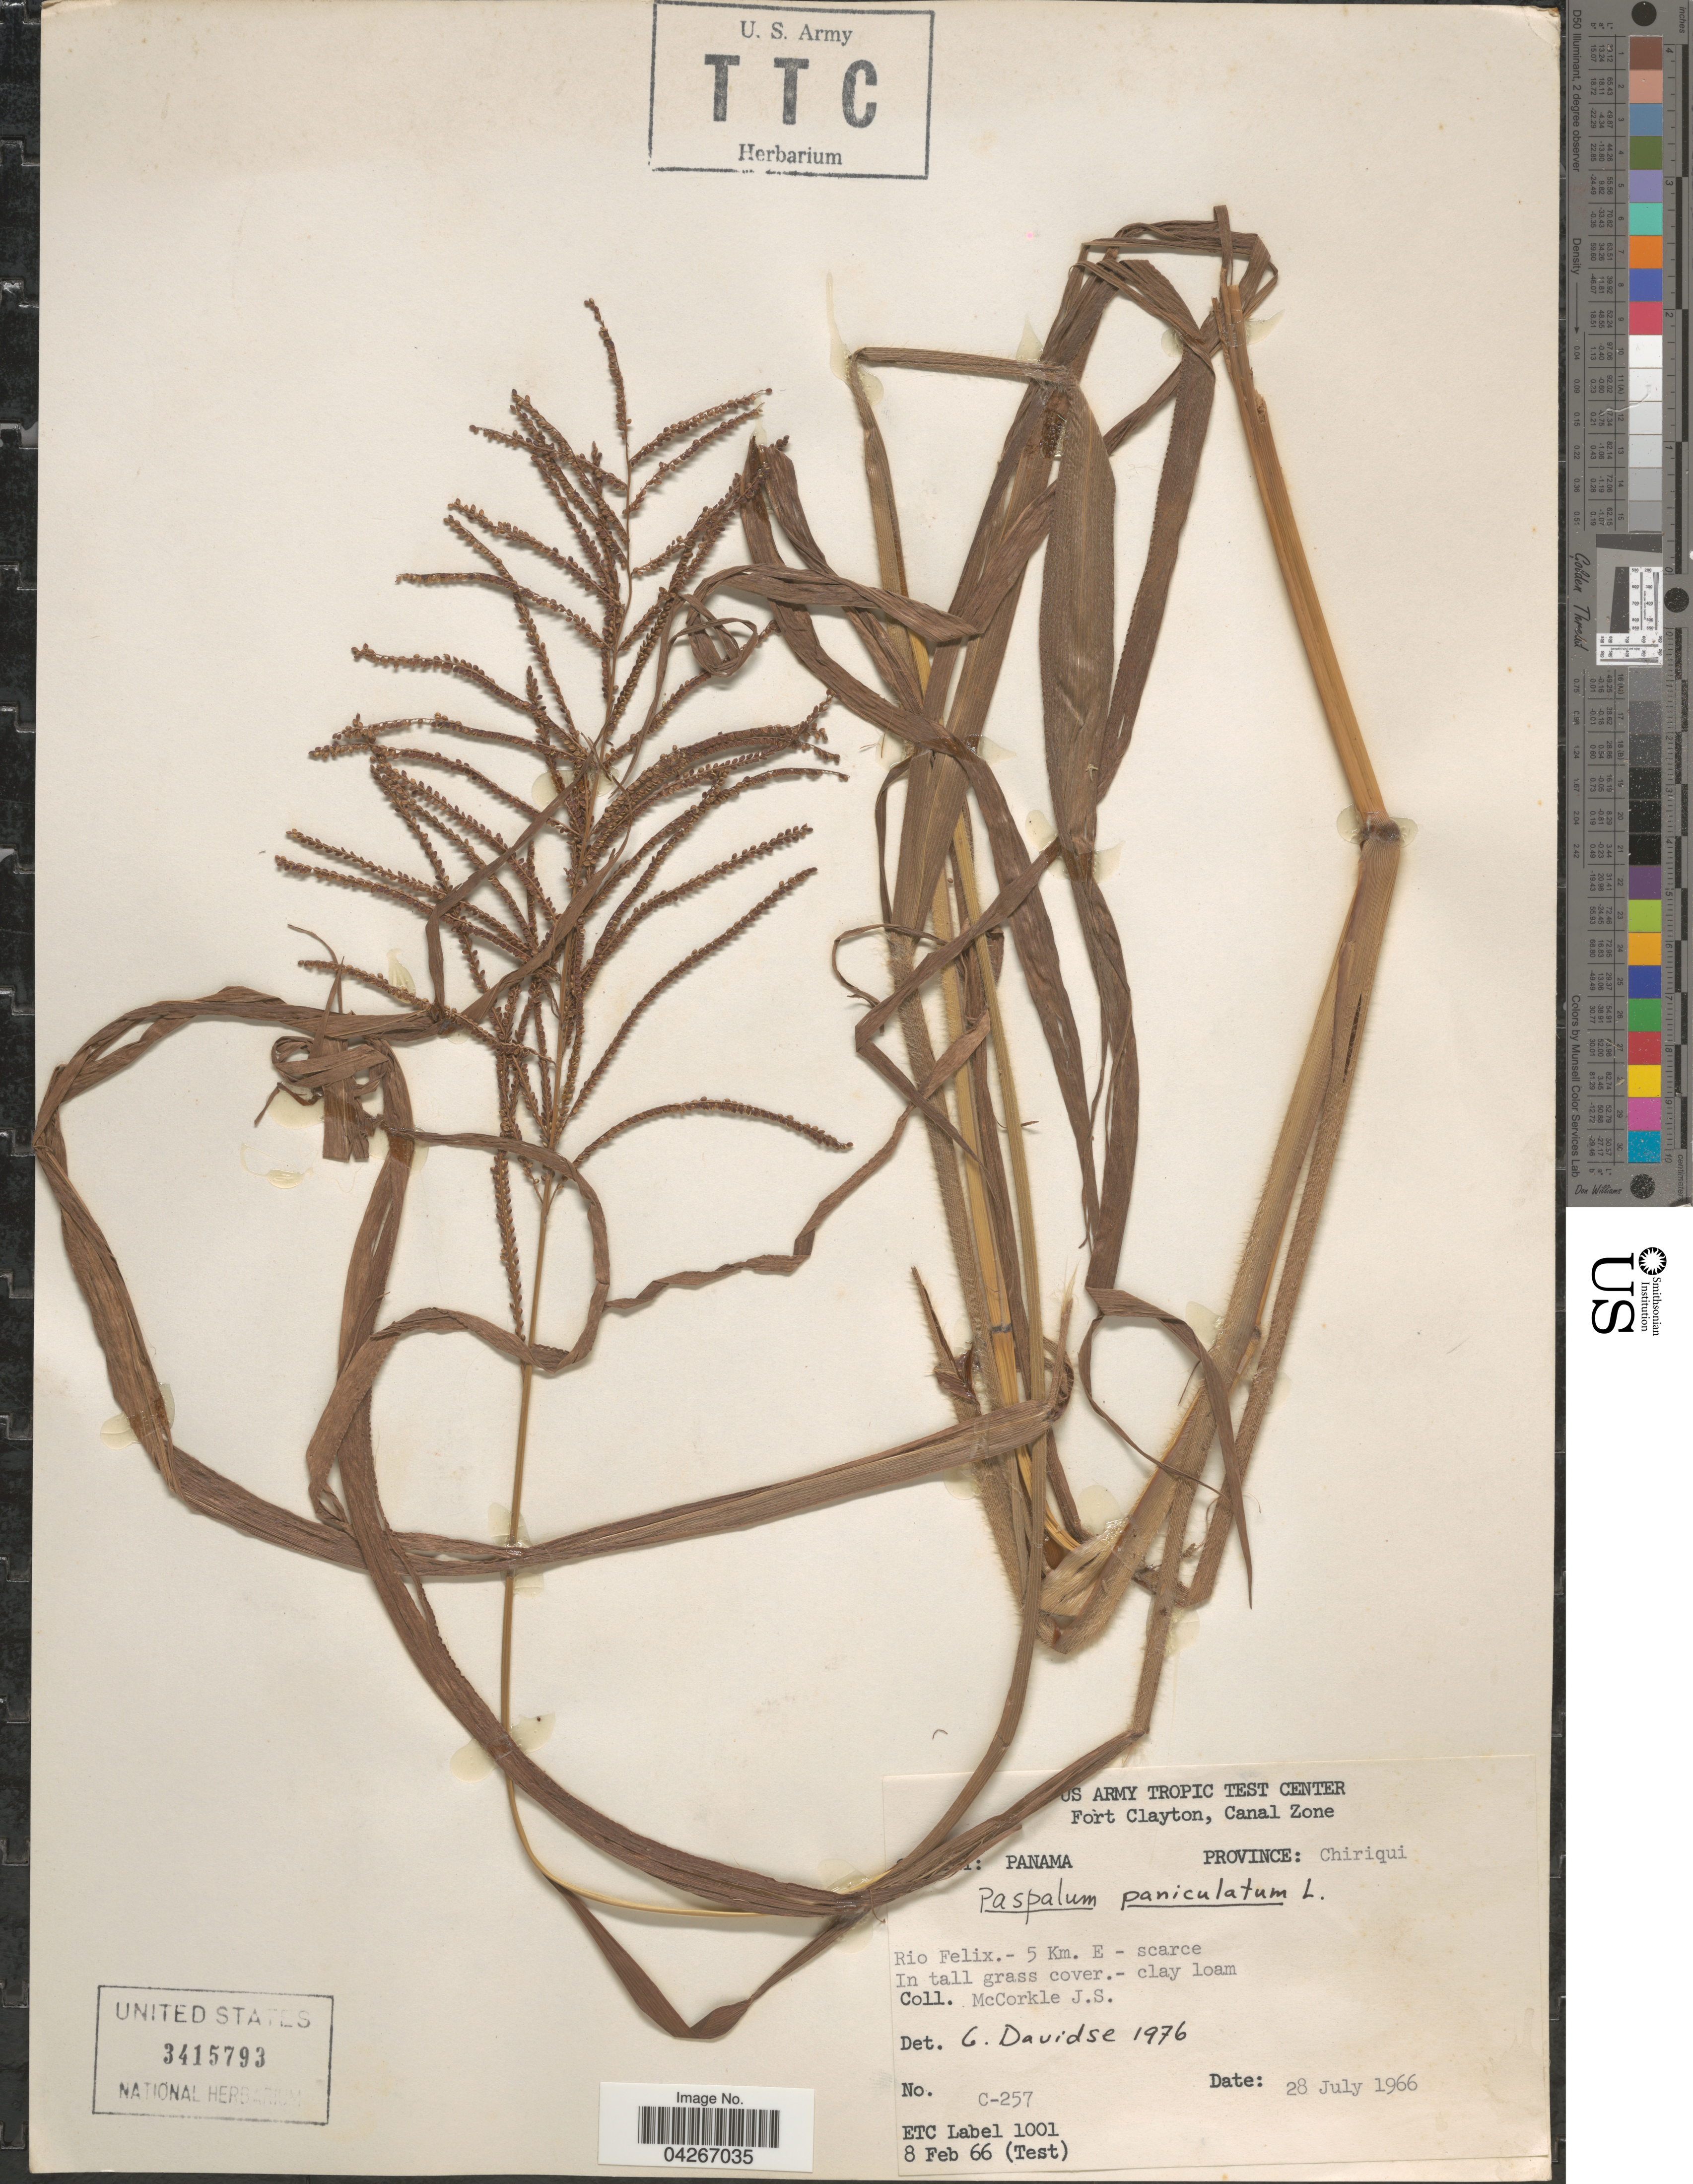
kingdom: Plantae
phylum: Tracheophyta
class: Liliopsida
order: Poales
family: Poaceae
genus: Paspalum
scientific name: Paspalum paniculatum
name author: L.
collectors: J. McCorkle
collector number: C-257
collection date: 1966-07-28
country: Panama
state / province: Chiriqui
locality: Rio Felix. - 5 Km. E.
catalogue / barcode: US 3415793